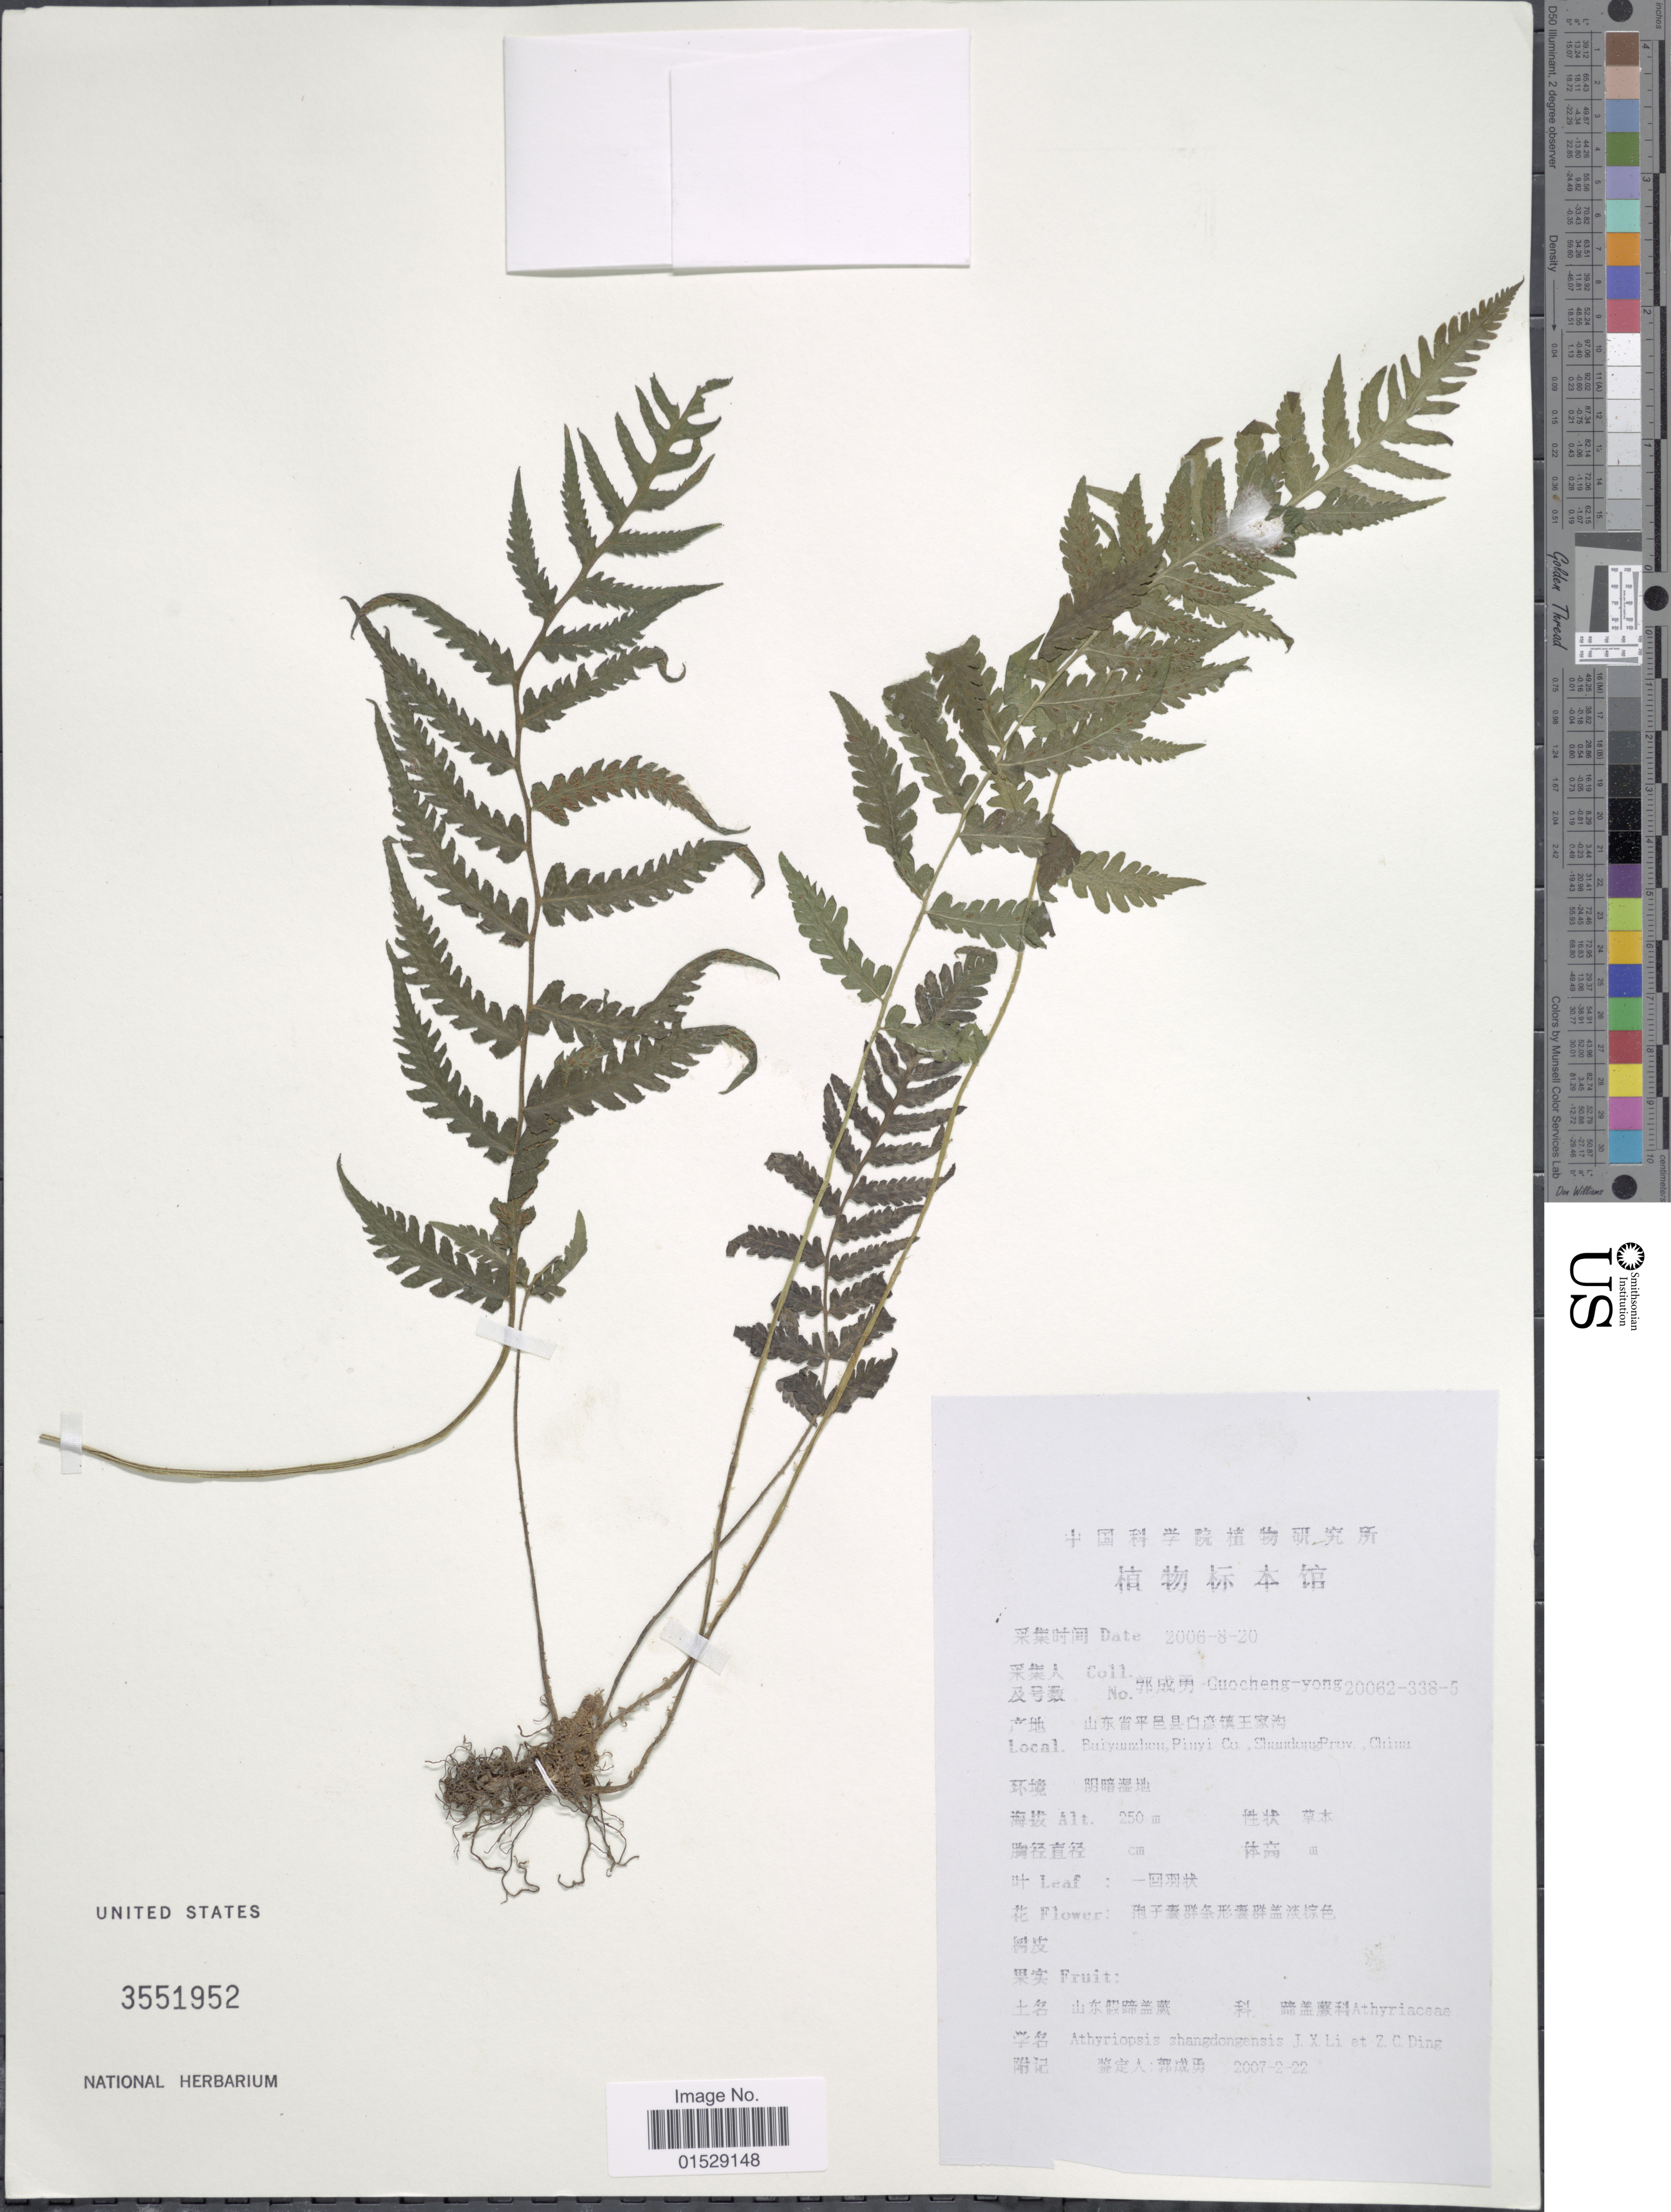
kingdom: Plantae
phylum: Tracheophyta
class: Polypodiopsida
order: Polypodiales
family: Athyriaceae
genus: Deparia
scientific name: Deparia shandongensis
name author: (J.X. Li & Z.C. Ding) Z.R. He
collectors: Guo cheng-yong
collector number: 20062-338-5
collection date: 2006-08-20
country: China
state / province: Shandong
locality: Baiyanzhen, Pinyi Co., Shandong Prov, China [interpreted]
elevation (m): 250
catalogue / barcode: US 3551952